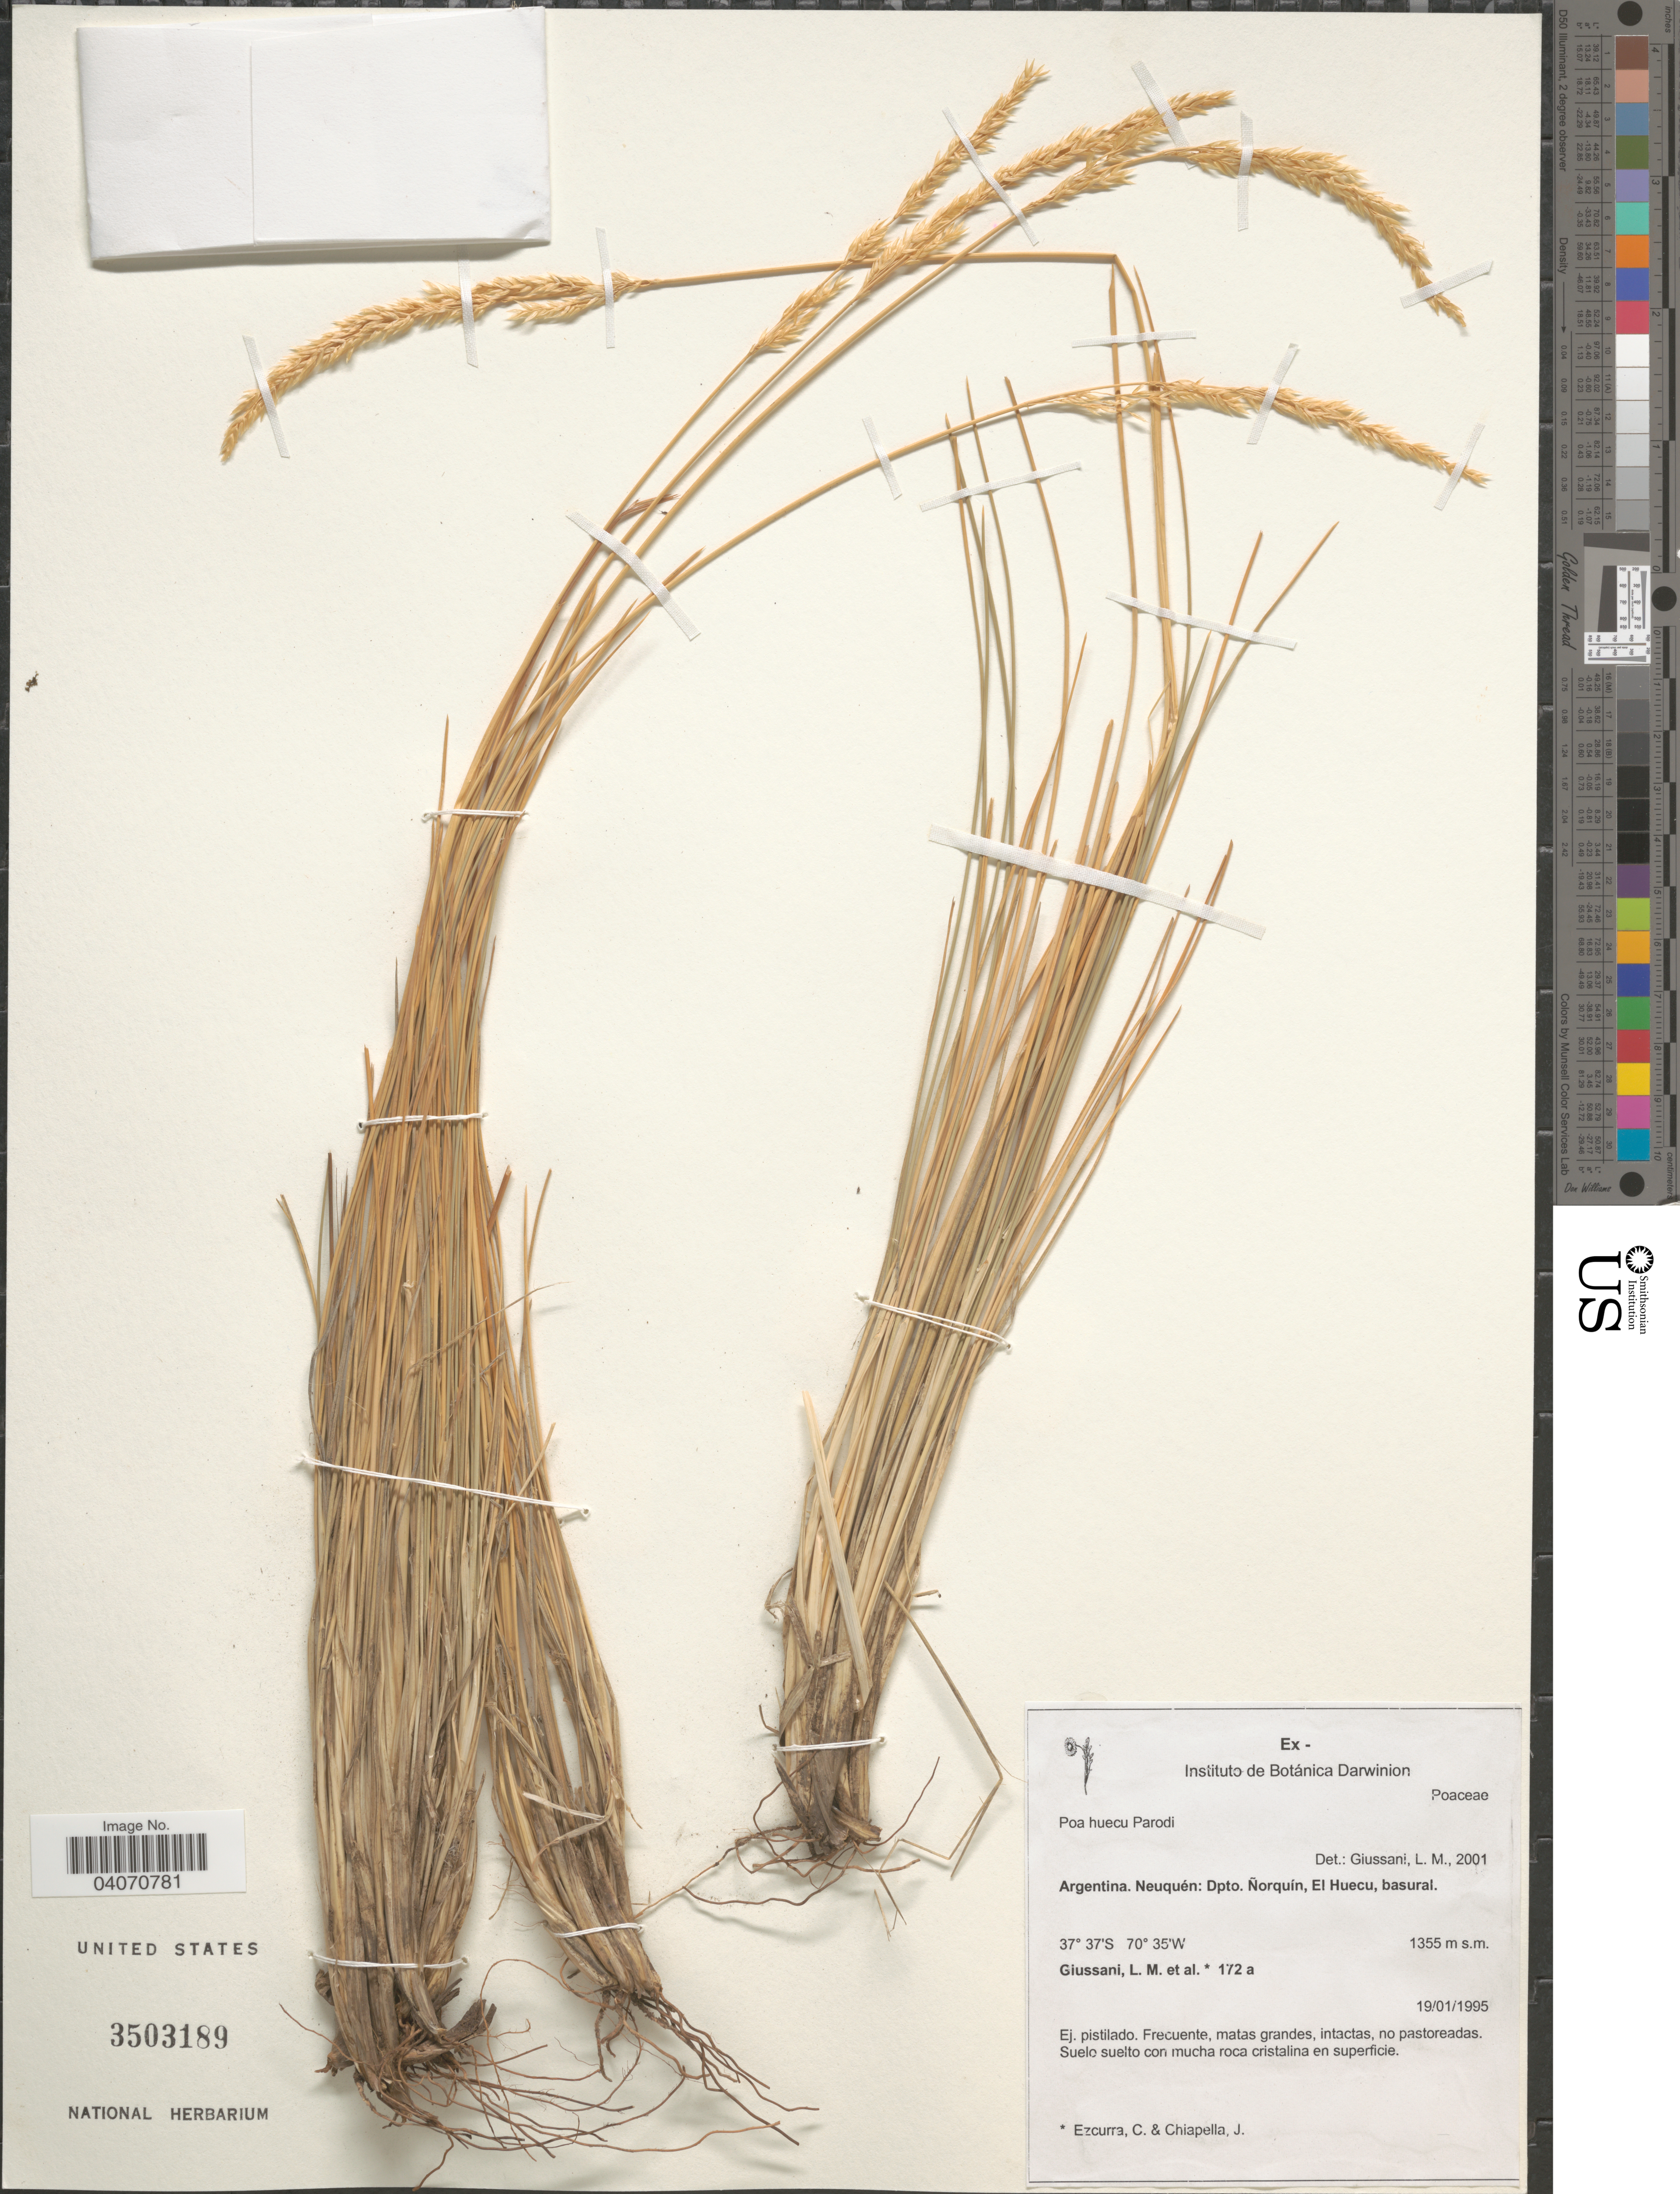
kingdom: Plantae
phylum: Tracheophyta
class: Liliopsida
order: Poales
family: Poaceae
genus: Poa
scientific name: Poa huecu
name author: Parodi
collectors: L. Giussani, C. Ezcurra & J. Chiapella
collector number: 172a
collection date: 1995-01-19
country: Argentina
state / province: Neuquen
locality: Dpto. Ñorquín, El Huecu, basural.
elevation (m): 1355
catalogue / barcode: US 3503189